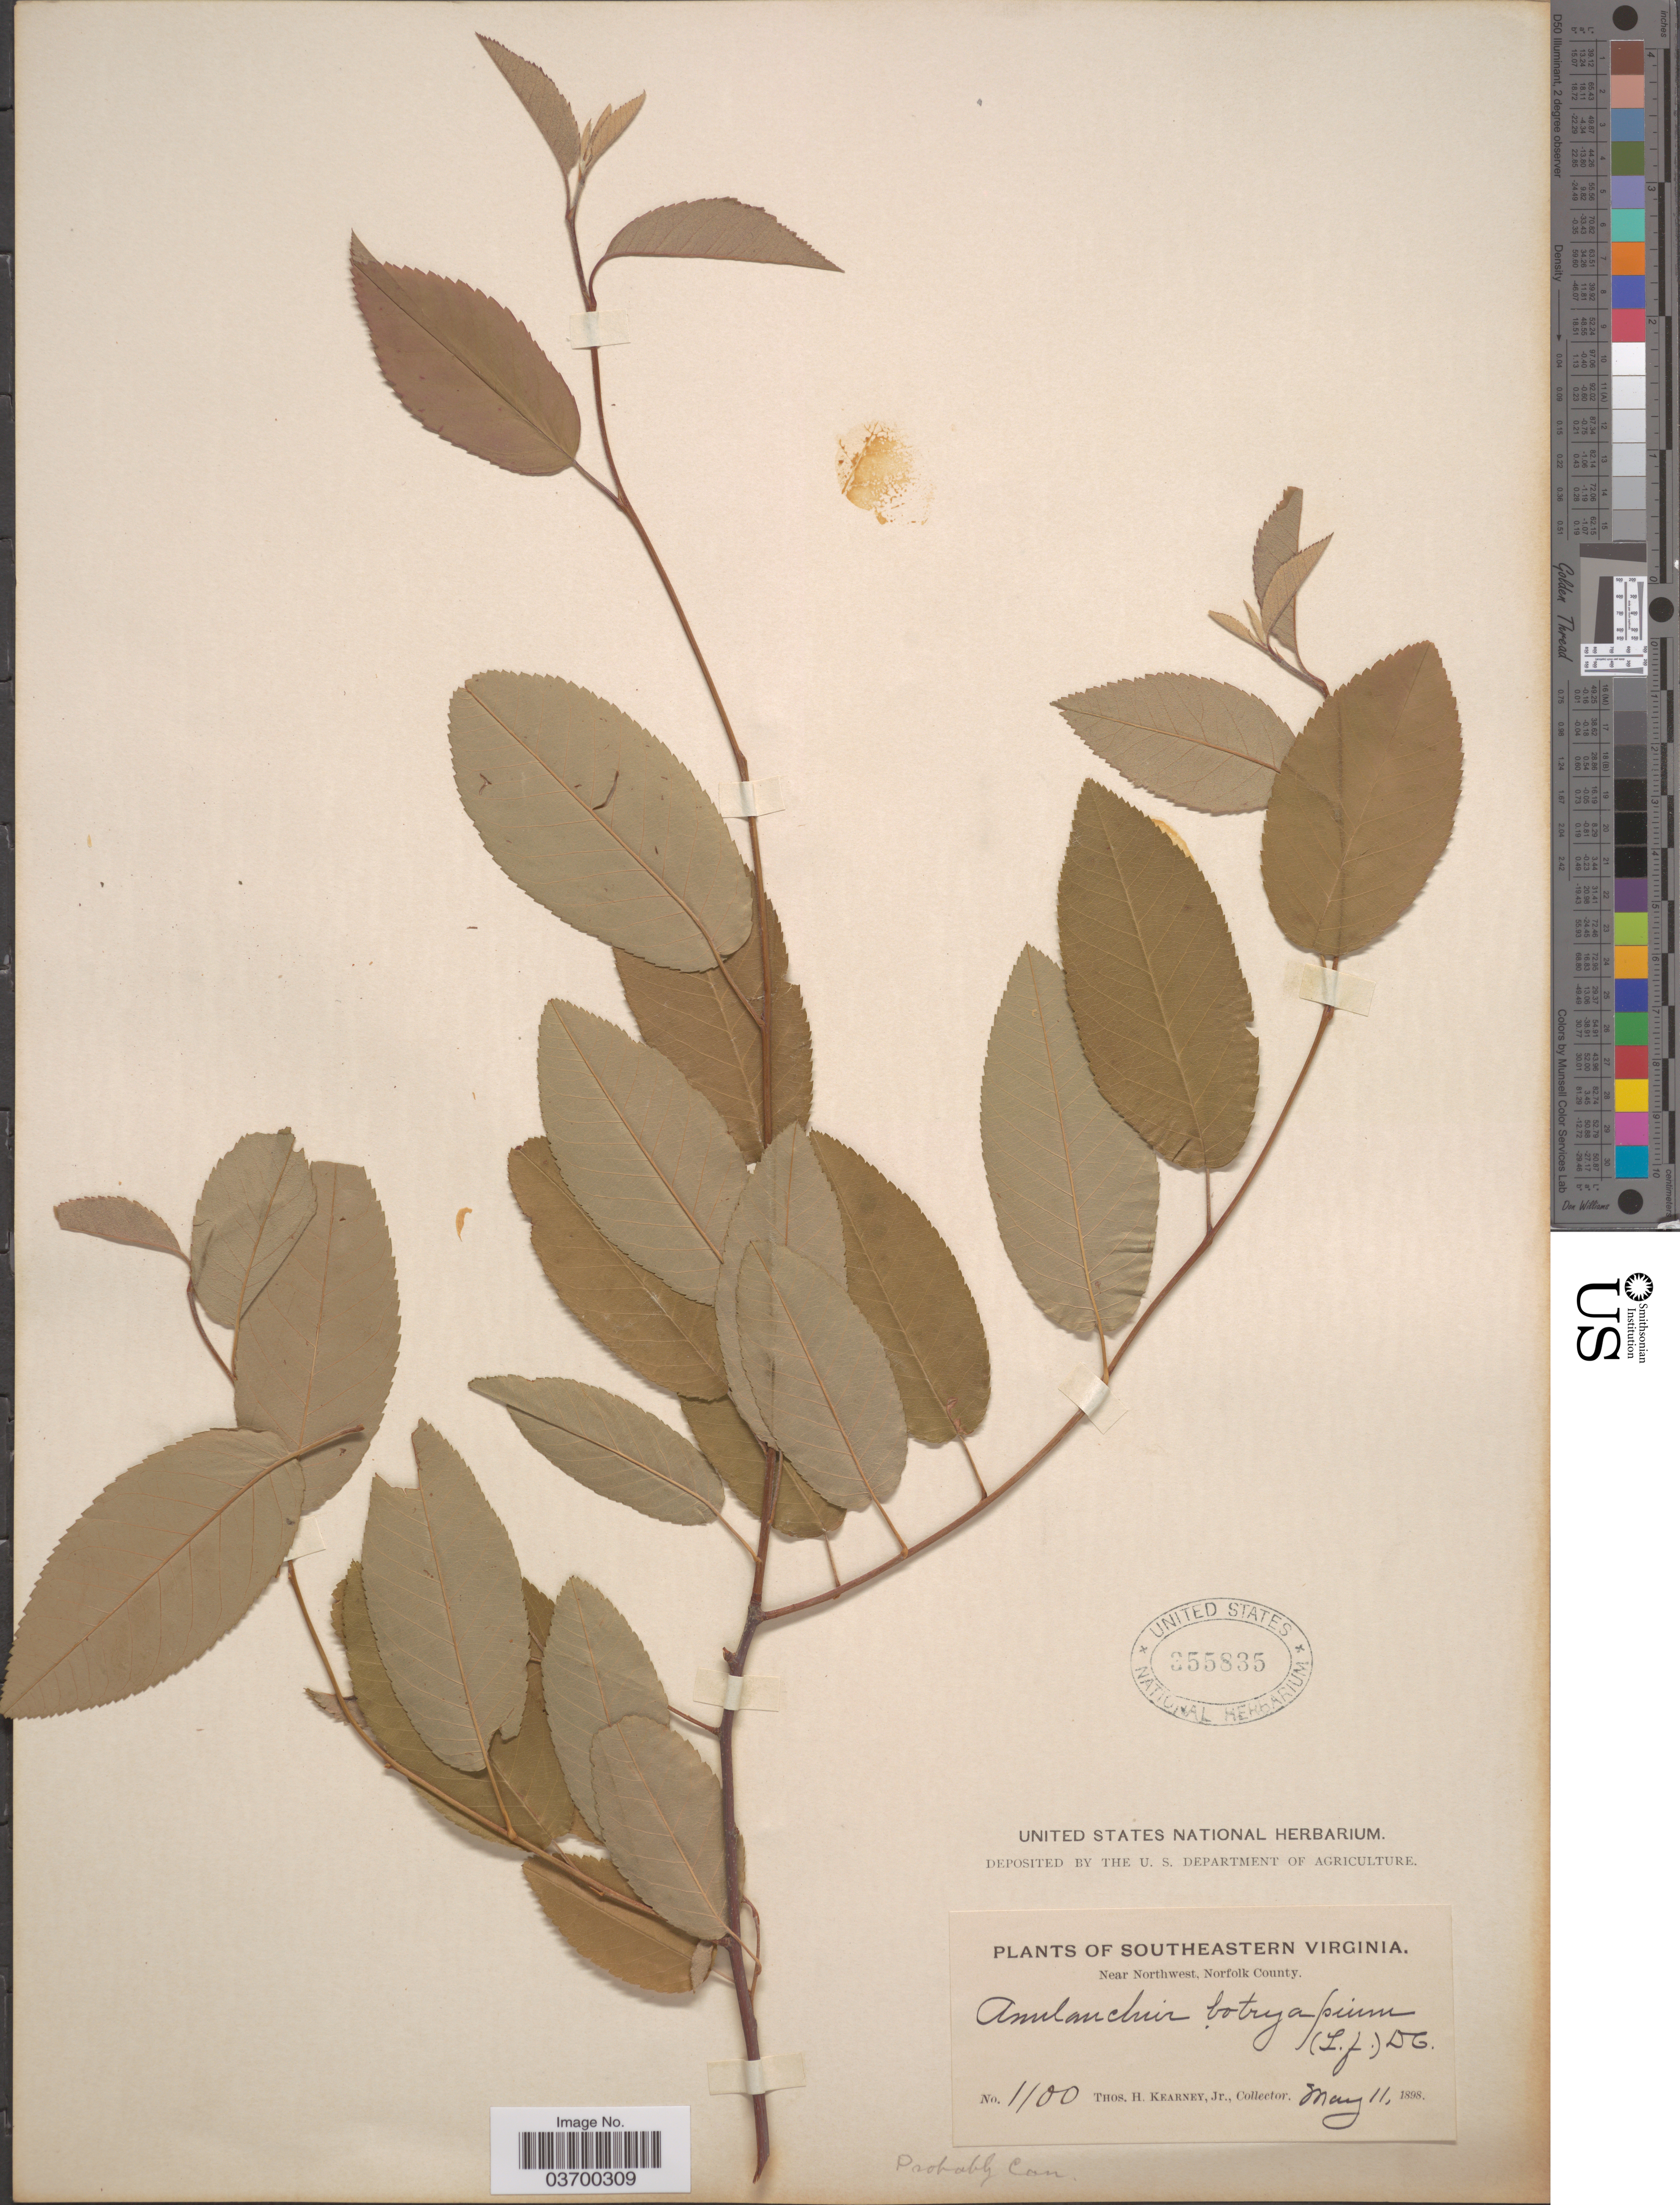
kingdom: Plantae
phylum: Tracheophyta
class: Magnoliopsida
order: Rosales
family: Rosaceae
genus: Amelanchier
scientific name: Amelanchier botryapium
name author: DC.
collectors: T. H. Kearney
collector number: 1100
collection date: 1898-05-11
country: United States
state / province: Virginia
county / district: City of Chesapeake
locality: Southeastern Virginia. Near Northwest, Norfolk County.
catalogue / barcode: US 355835